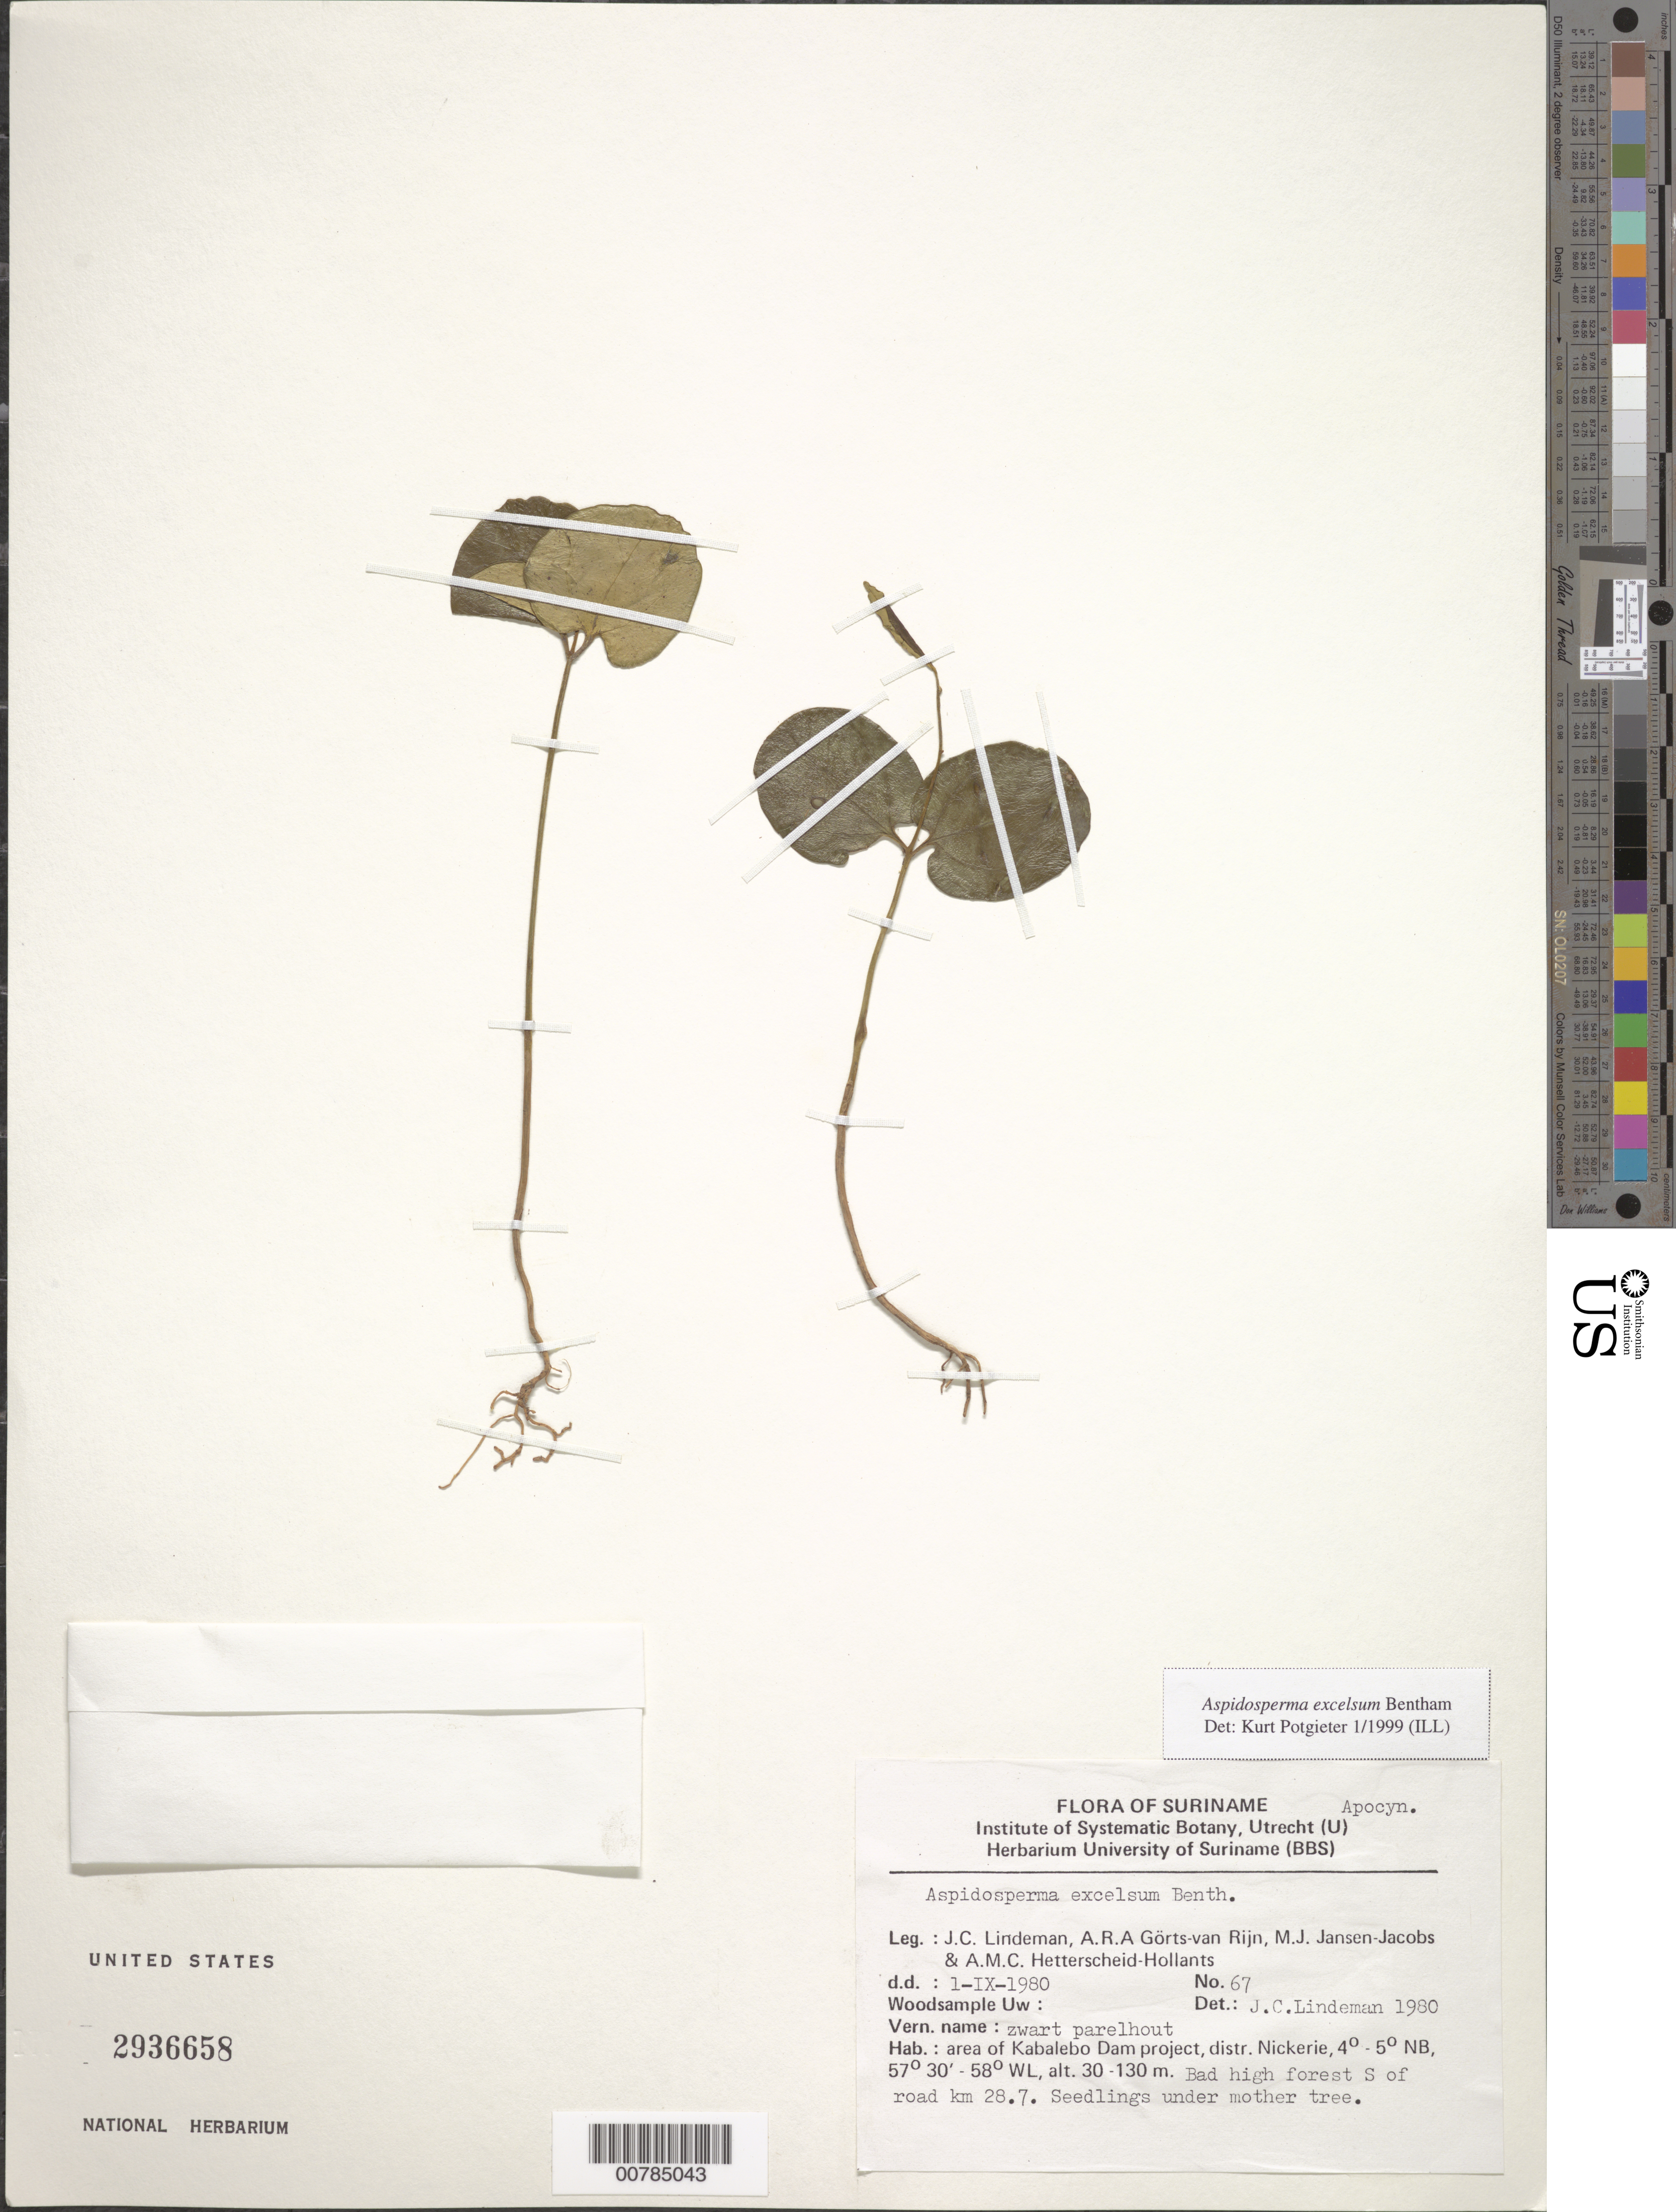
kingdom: Plantae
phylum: Tracheophyta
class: Magnoliopsida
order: Gentianales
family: Apocynaceae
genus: Aspidosperma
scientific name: Aspidosperma excelsum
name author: Benth.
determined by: Potgieter, K.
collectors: J. C. Lindeman, A. .R. A. Görts-van Rijn, M. J. Jansen-Jacobs & A. Hetterscheid-Hollants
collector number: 80 67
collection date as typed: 1-Sep-80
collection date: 1980-09-01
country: Suriname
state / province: Nickerie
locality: Kabalebo Dam project area, S of road km 28.7; Nickerie Dist.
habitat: High forest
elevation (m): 30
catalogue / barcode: US 2936658